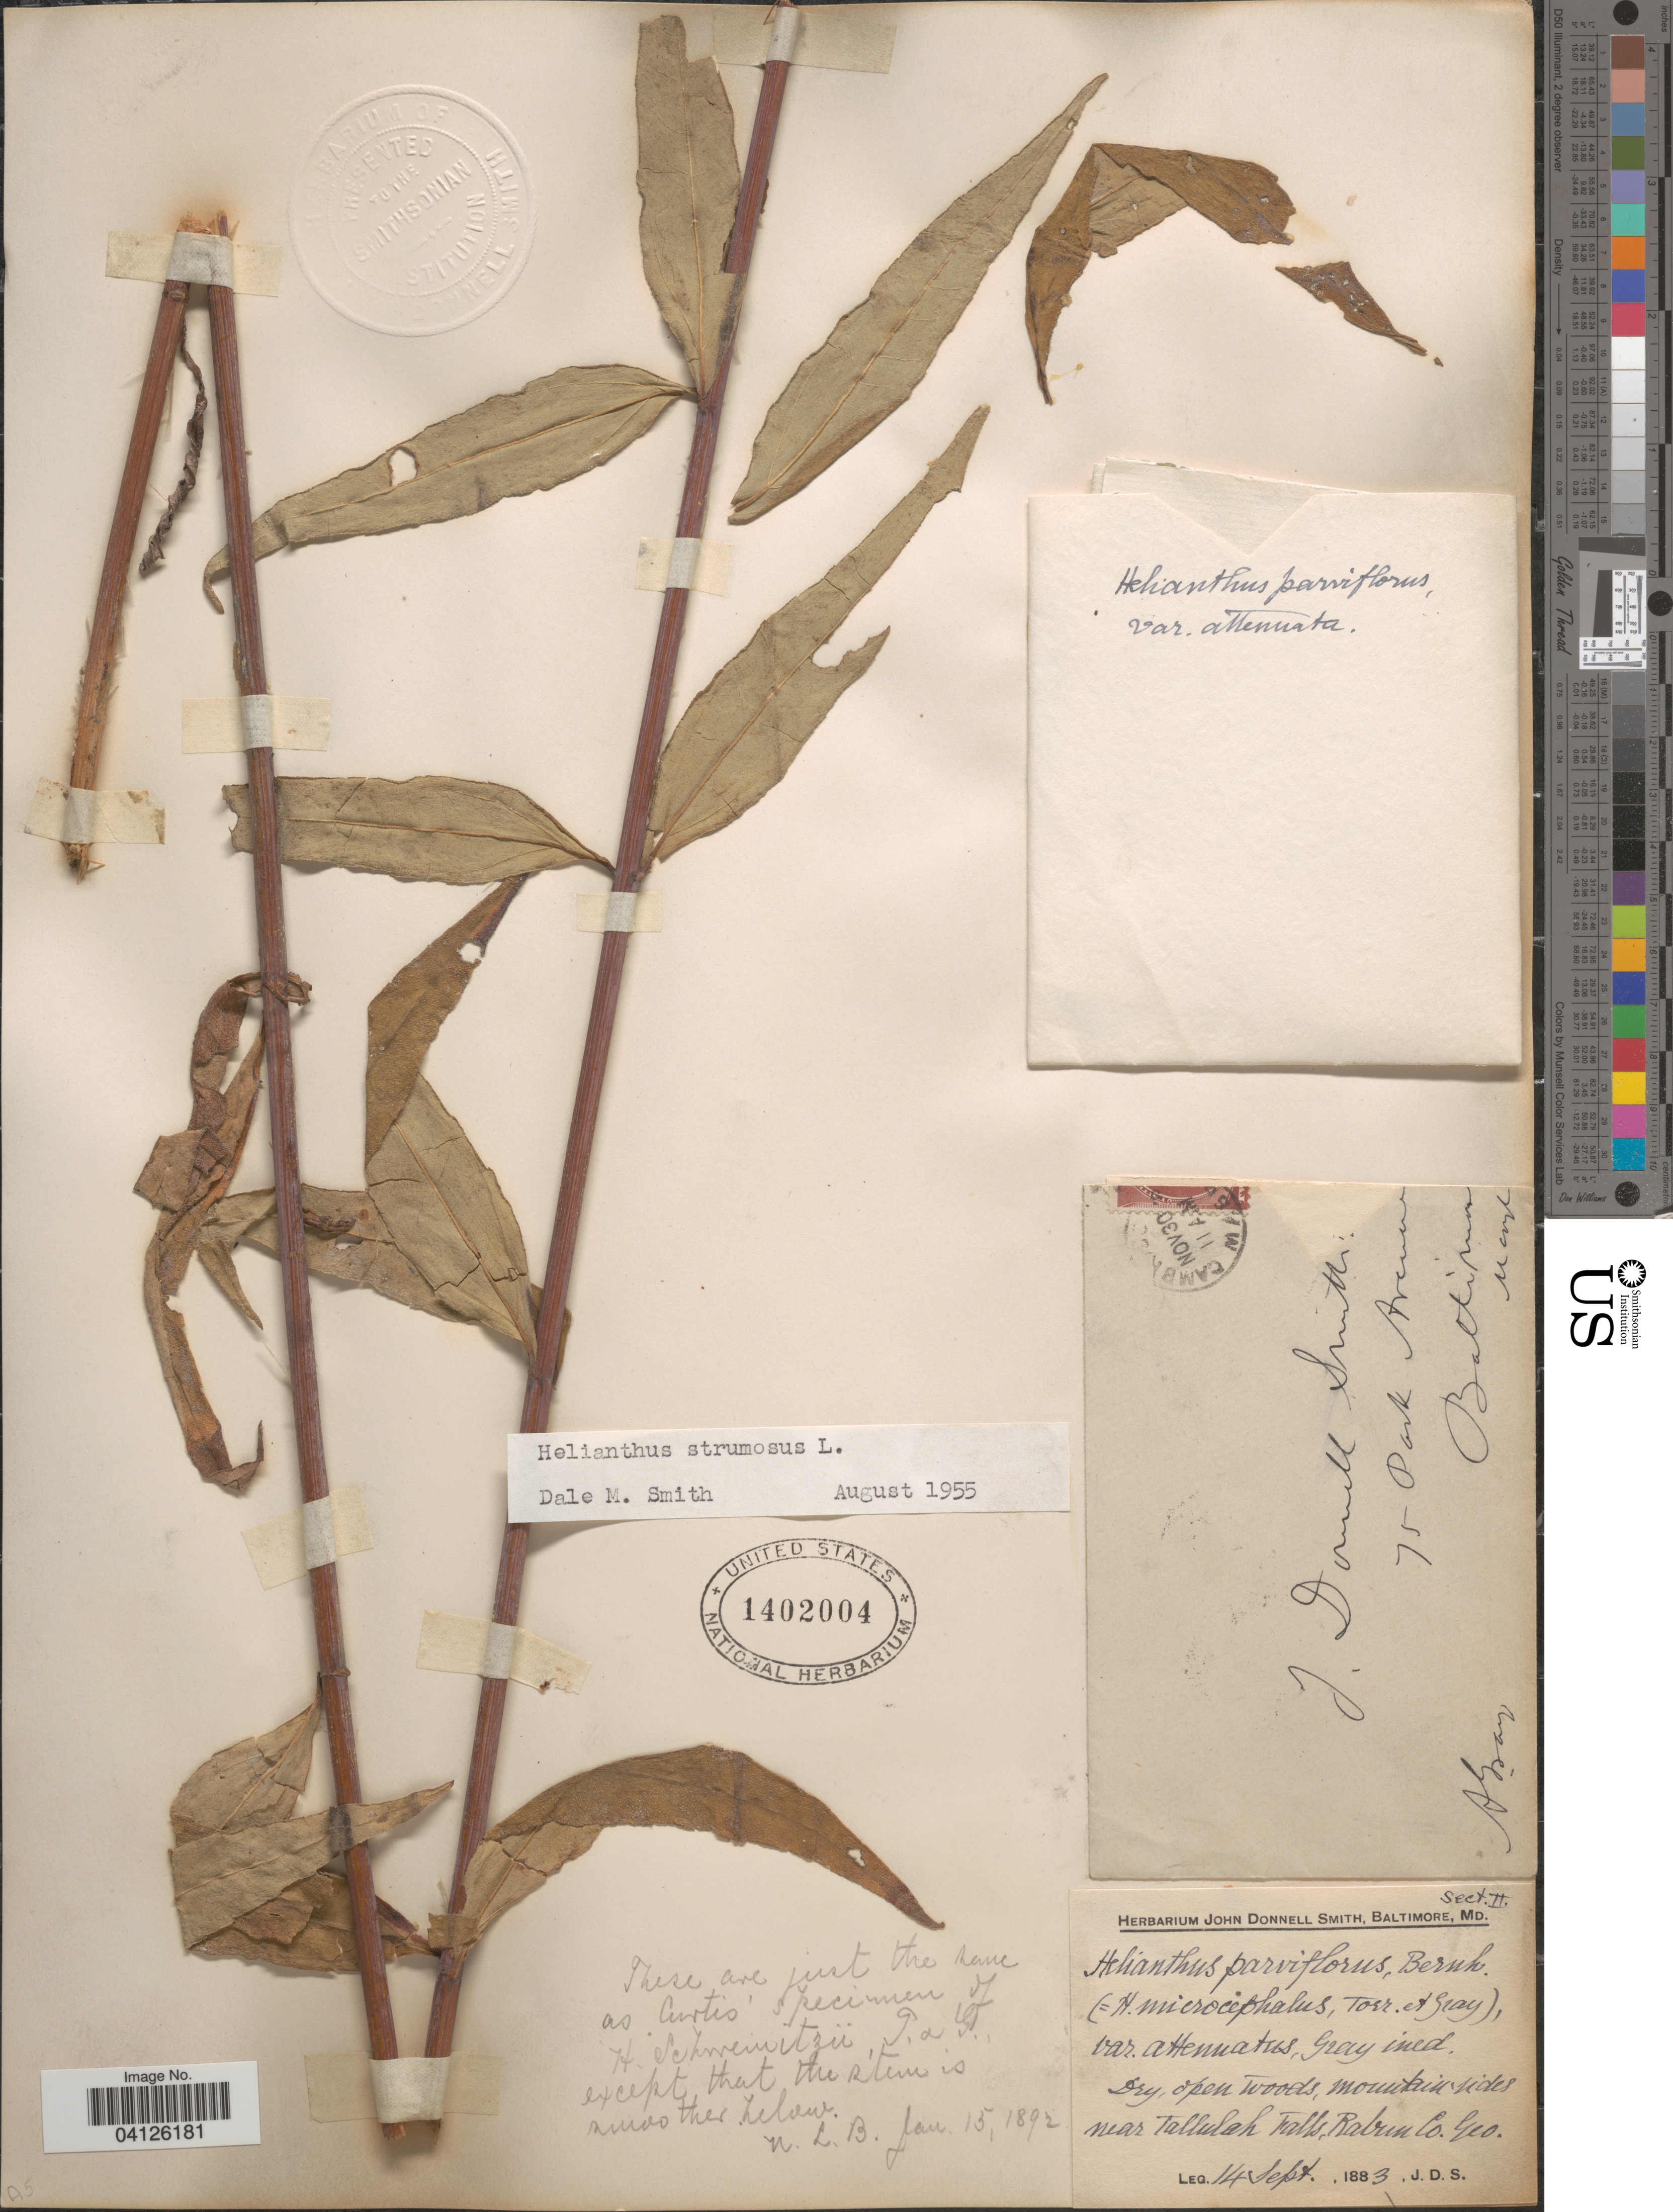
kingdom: Plantae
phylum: Tracheophyta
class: Magnoliopsida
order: Asterales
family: Asteraceae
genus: Helianthus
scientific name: Helianthus strumosus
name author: L.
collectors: J. Donnell Smith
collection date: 1883-09-14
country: United States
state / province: Georgia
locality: Mountain sides near Tallulah Falls, Rabun Co.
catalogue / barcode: US 1402004